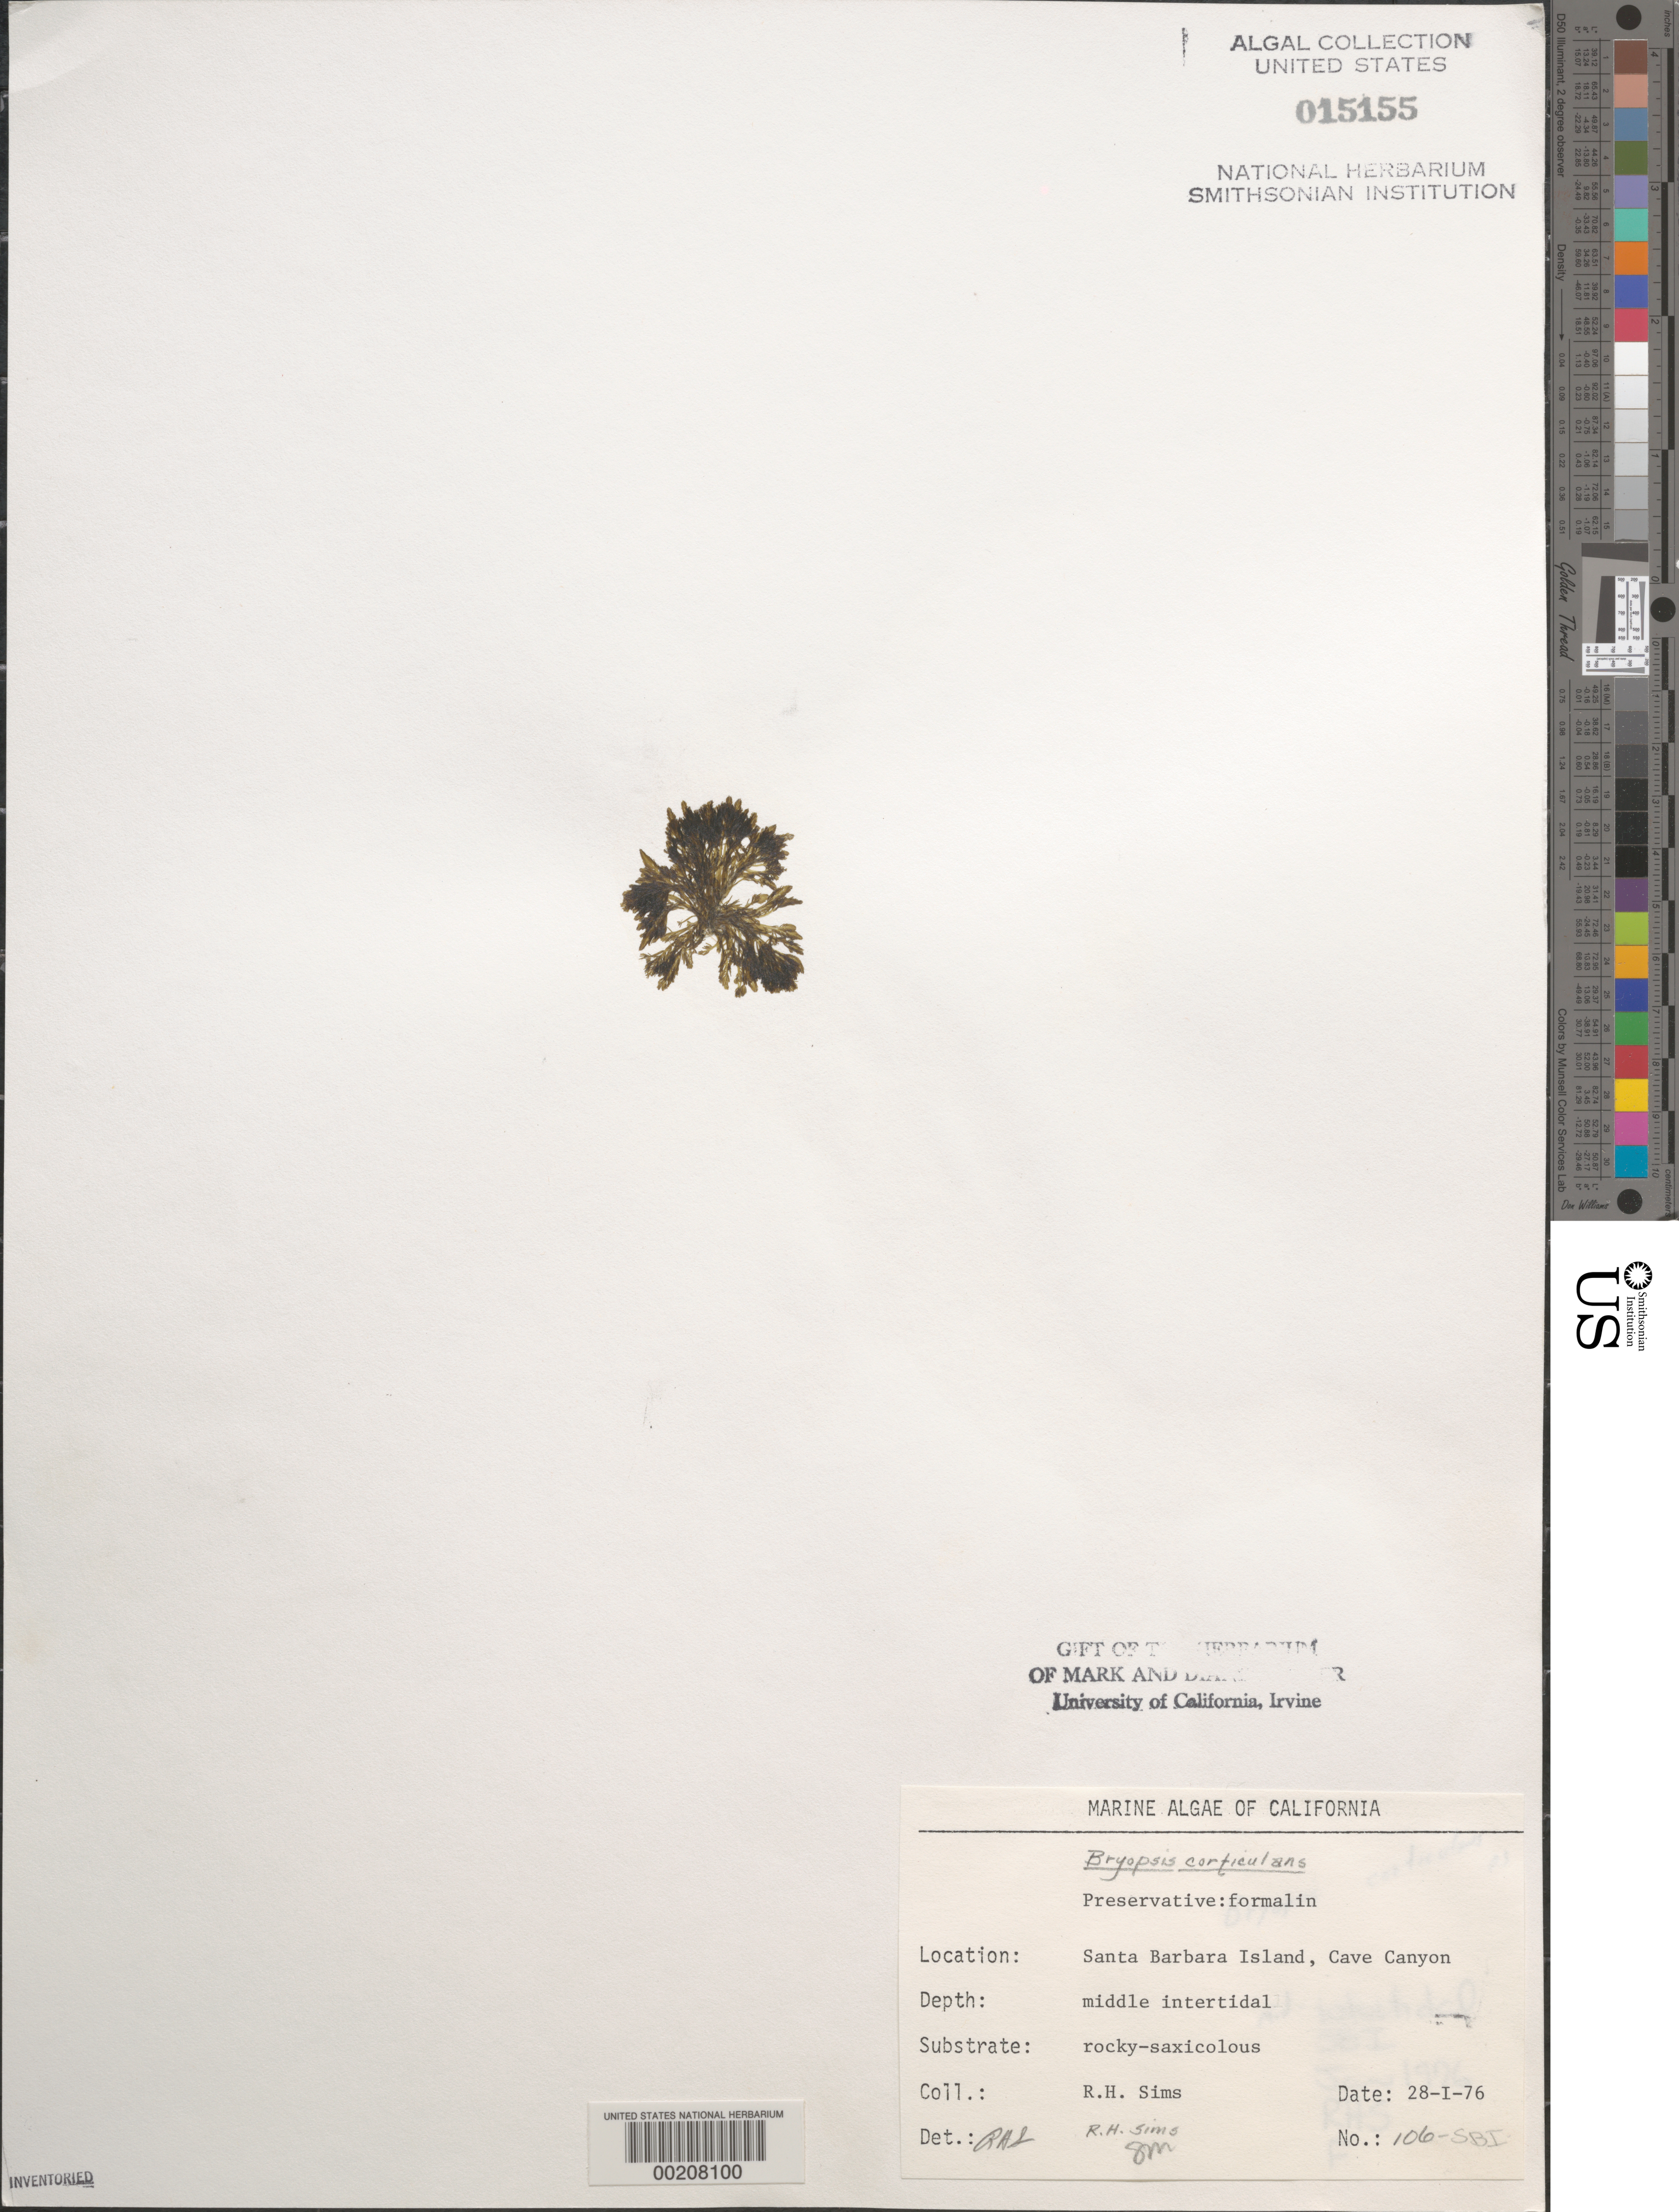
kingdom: Plantae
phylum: Chlorophyta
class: Ulvophyceae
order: Bryopsidales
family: Bryopsidaceae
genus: Bryopsis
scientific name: Bryopsis corticulans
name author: Setch. in Collins et al.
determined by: Sims, Robert H.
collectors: R. H. Sims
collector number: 106-sbi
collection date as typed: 28 Jan 1976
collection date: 1976-01-28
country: United States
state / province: California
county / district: Santa Barbara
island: Santa Barbara Island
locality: Cave Canyon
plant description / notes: BLM-SOCALBIGHT Rocky Intertidal Survey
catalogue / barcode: US 15155